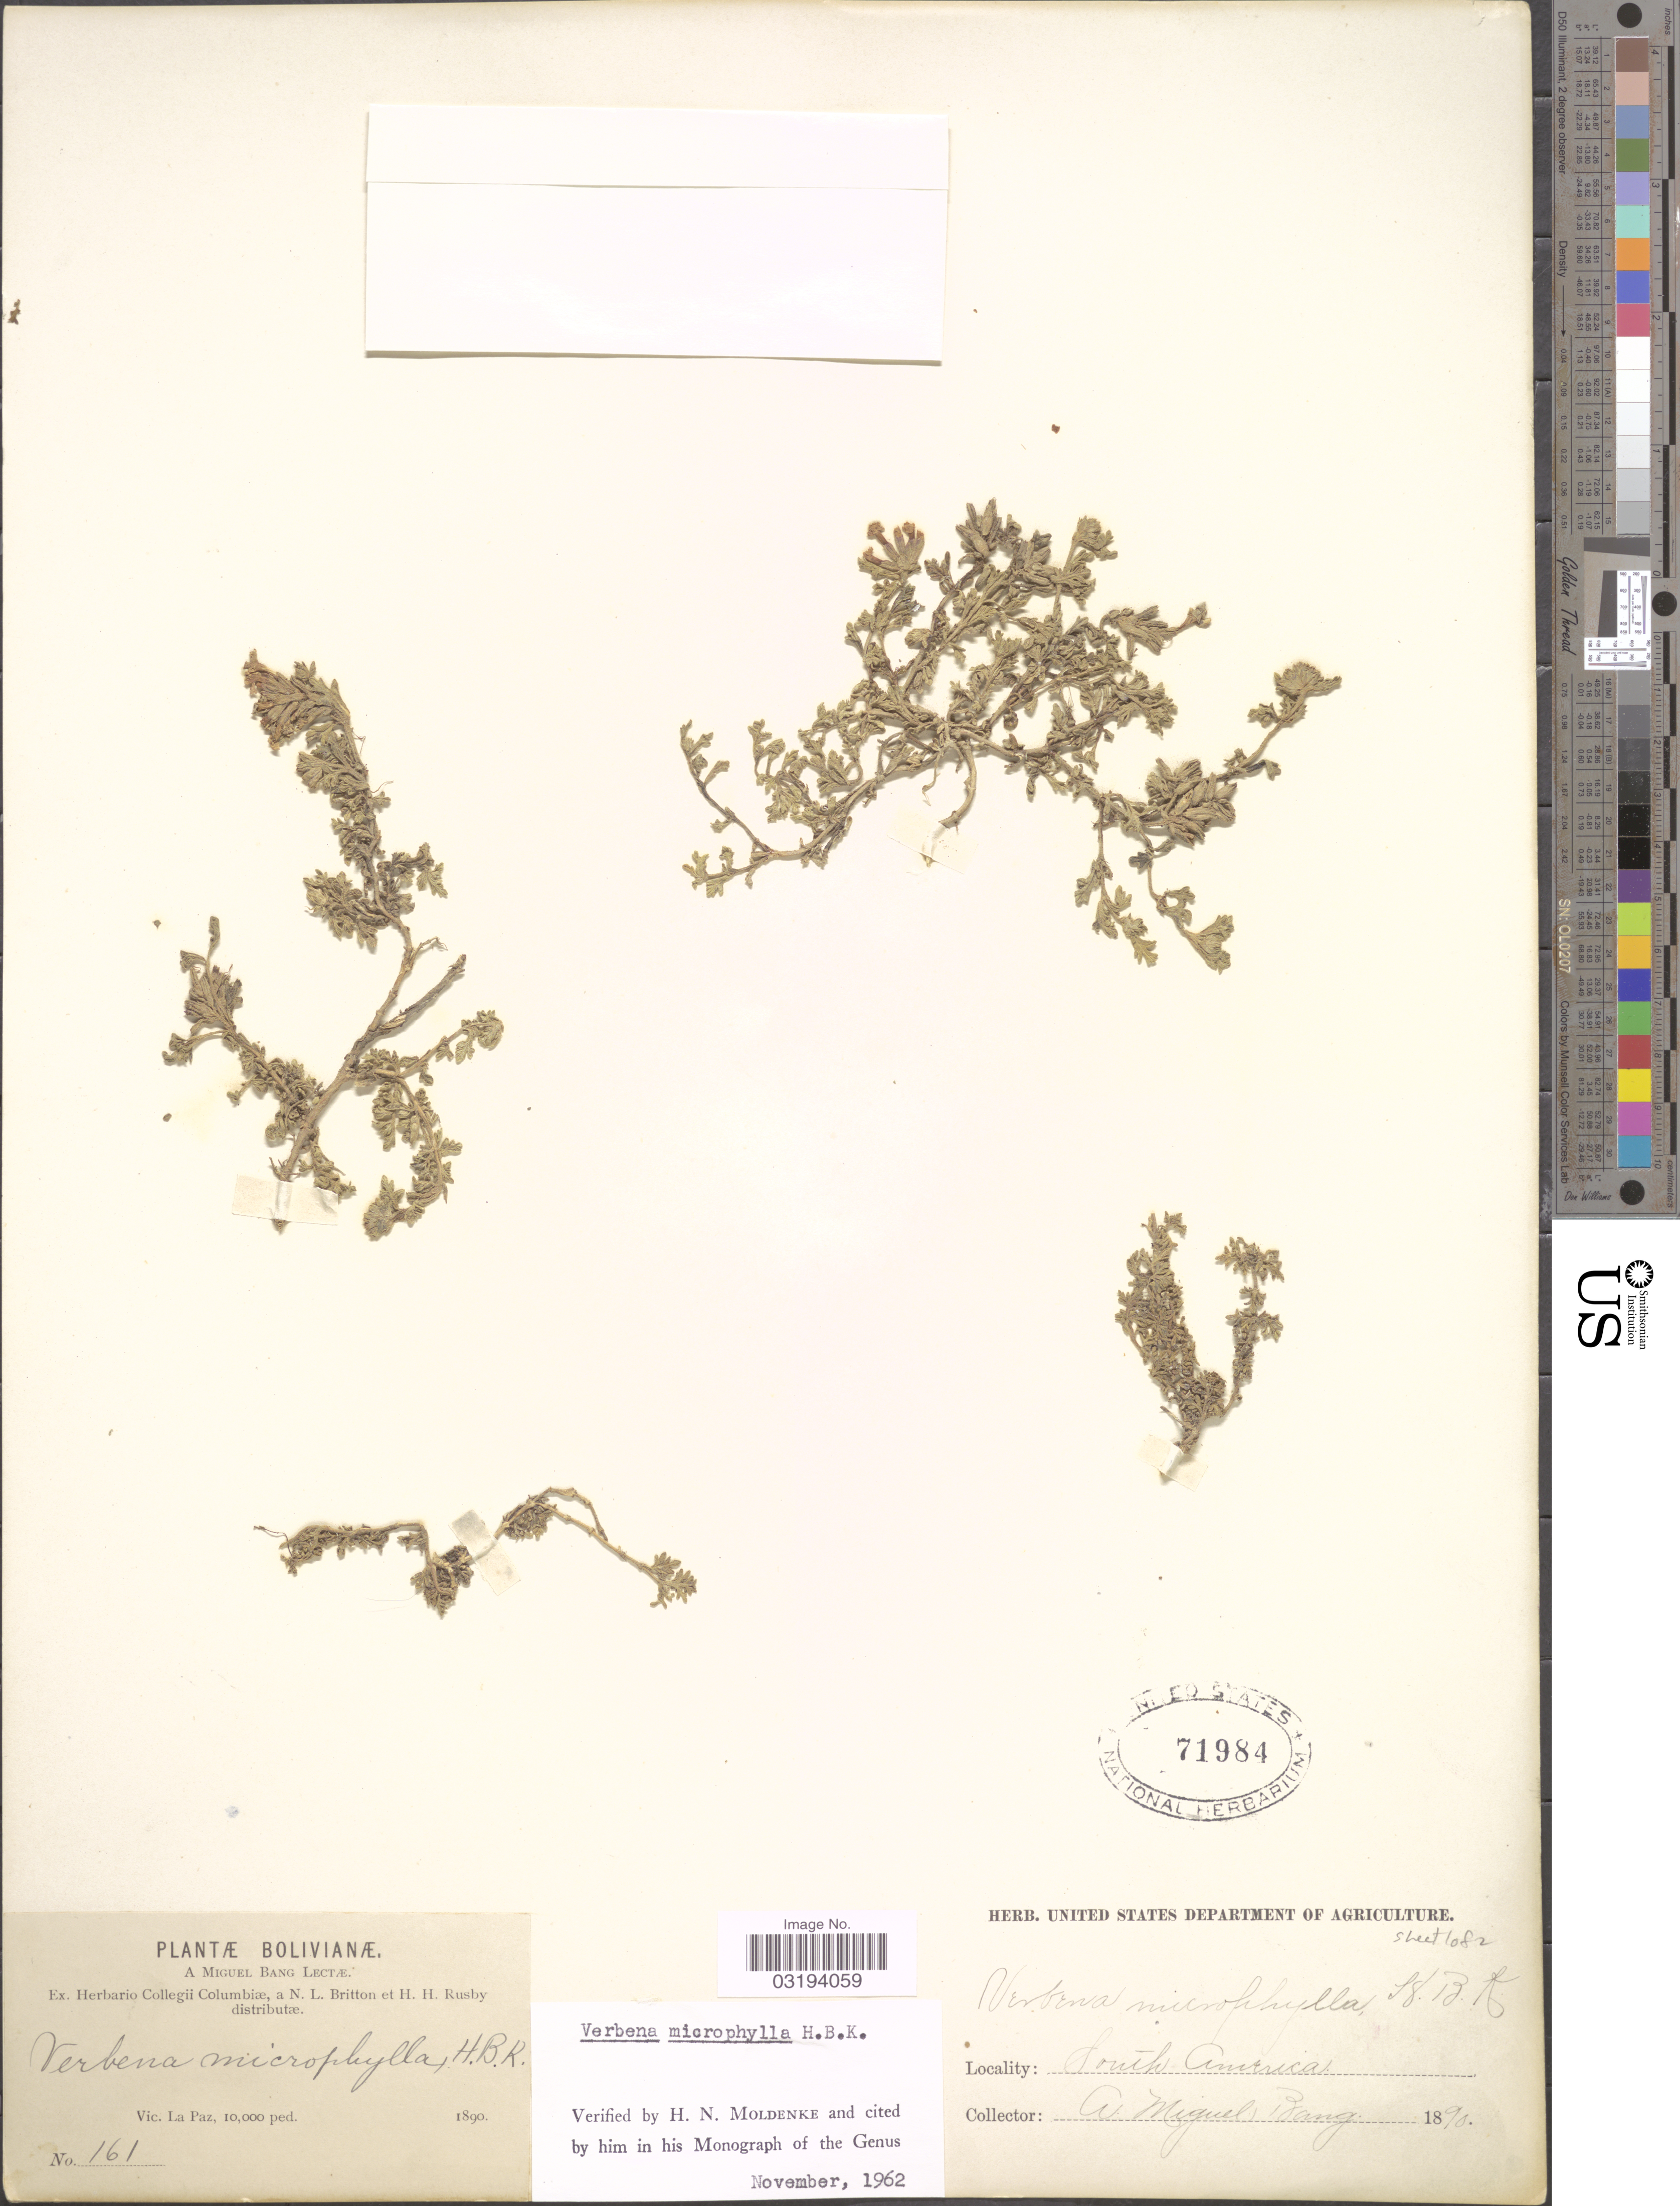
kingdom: Plantae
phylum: Tracheophyta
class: Magnoliopsida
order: Lamiales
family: Verbenaceae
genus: Verbena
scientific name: Verbena microphylla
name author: Kunth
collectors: M. Bang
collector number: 161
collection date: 1890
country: Bolivia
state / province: La Paz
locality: Vic. La Paz.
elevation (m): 3048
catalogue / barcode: US 71984